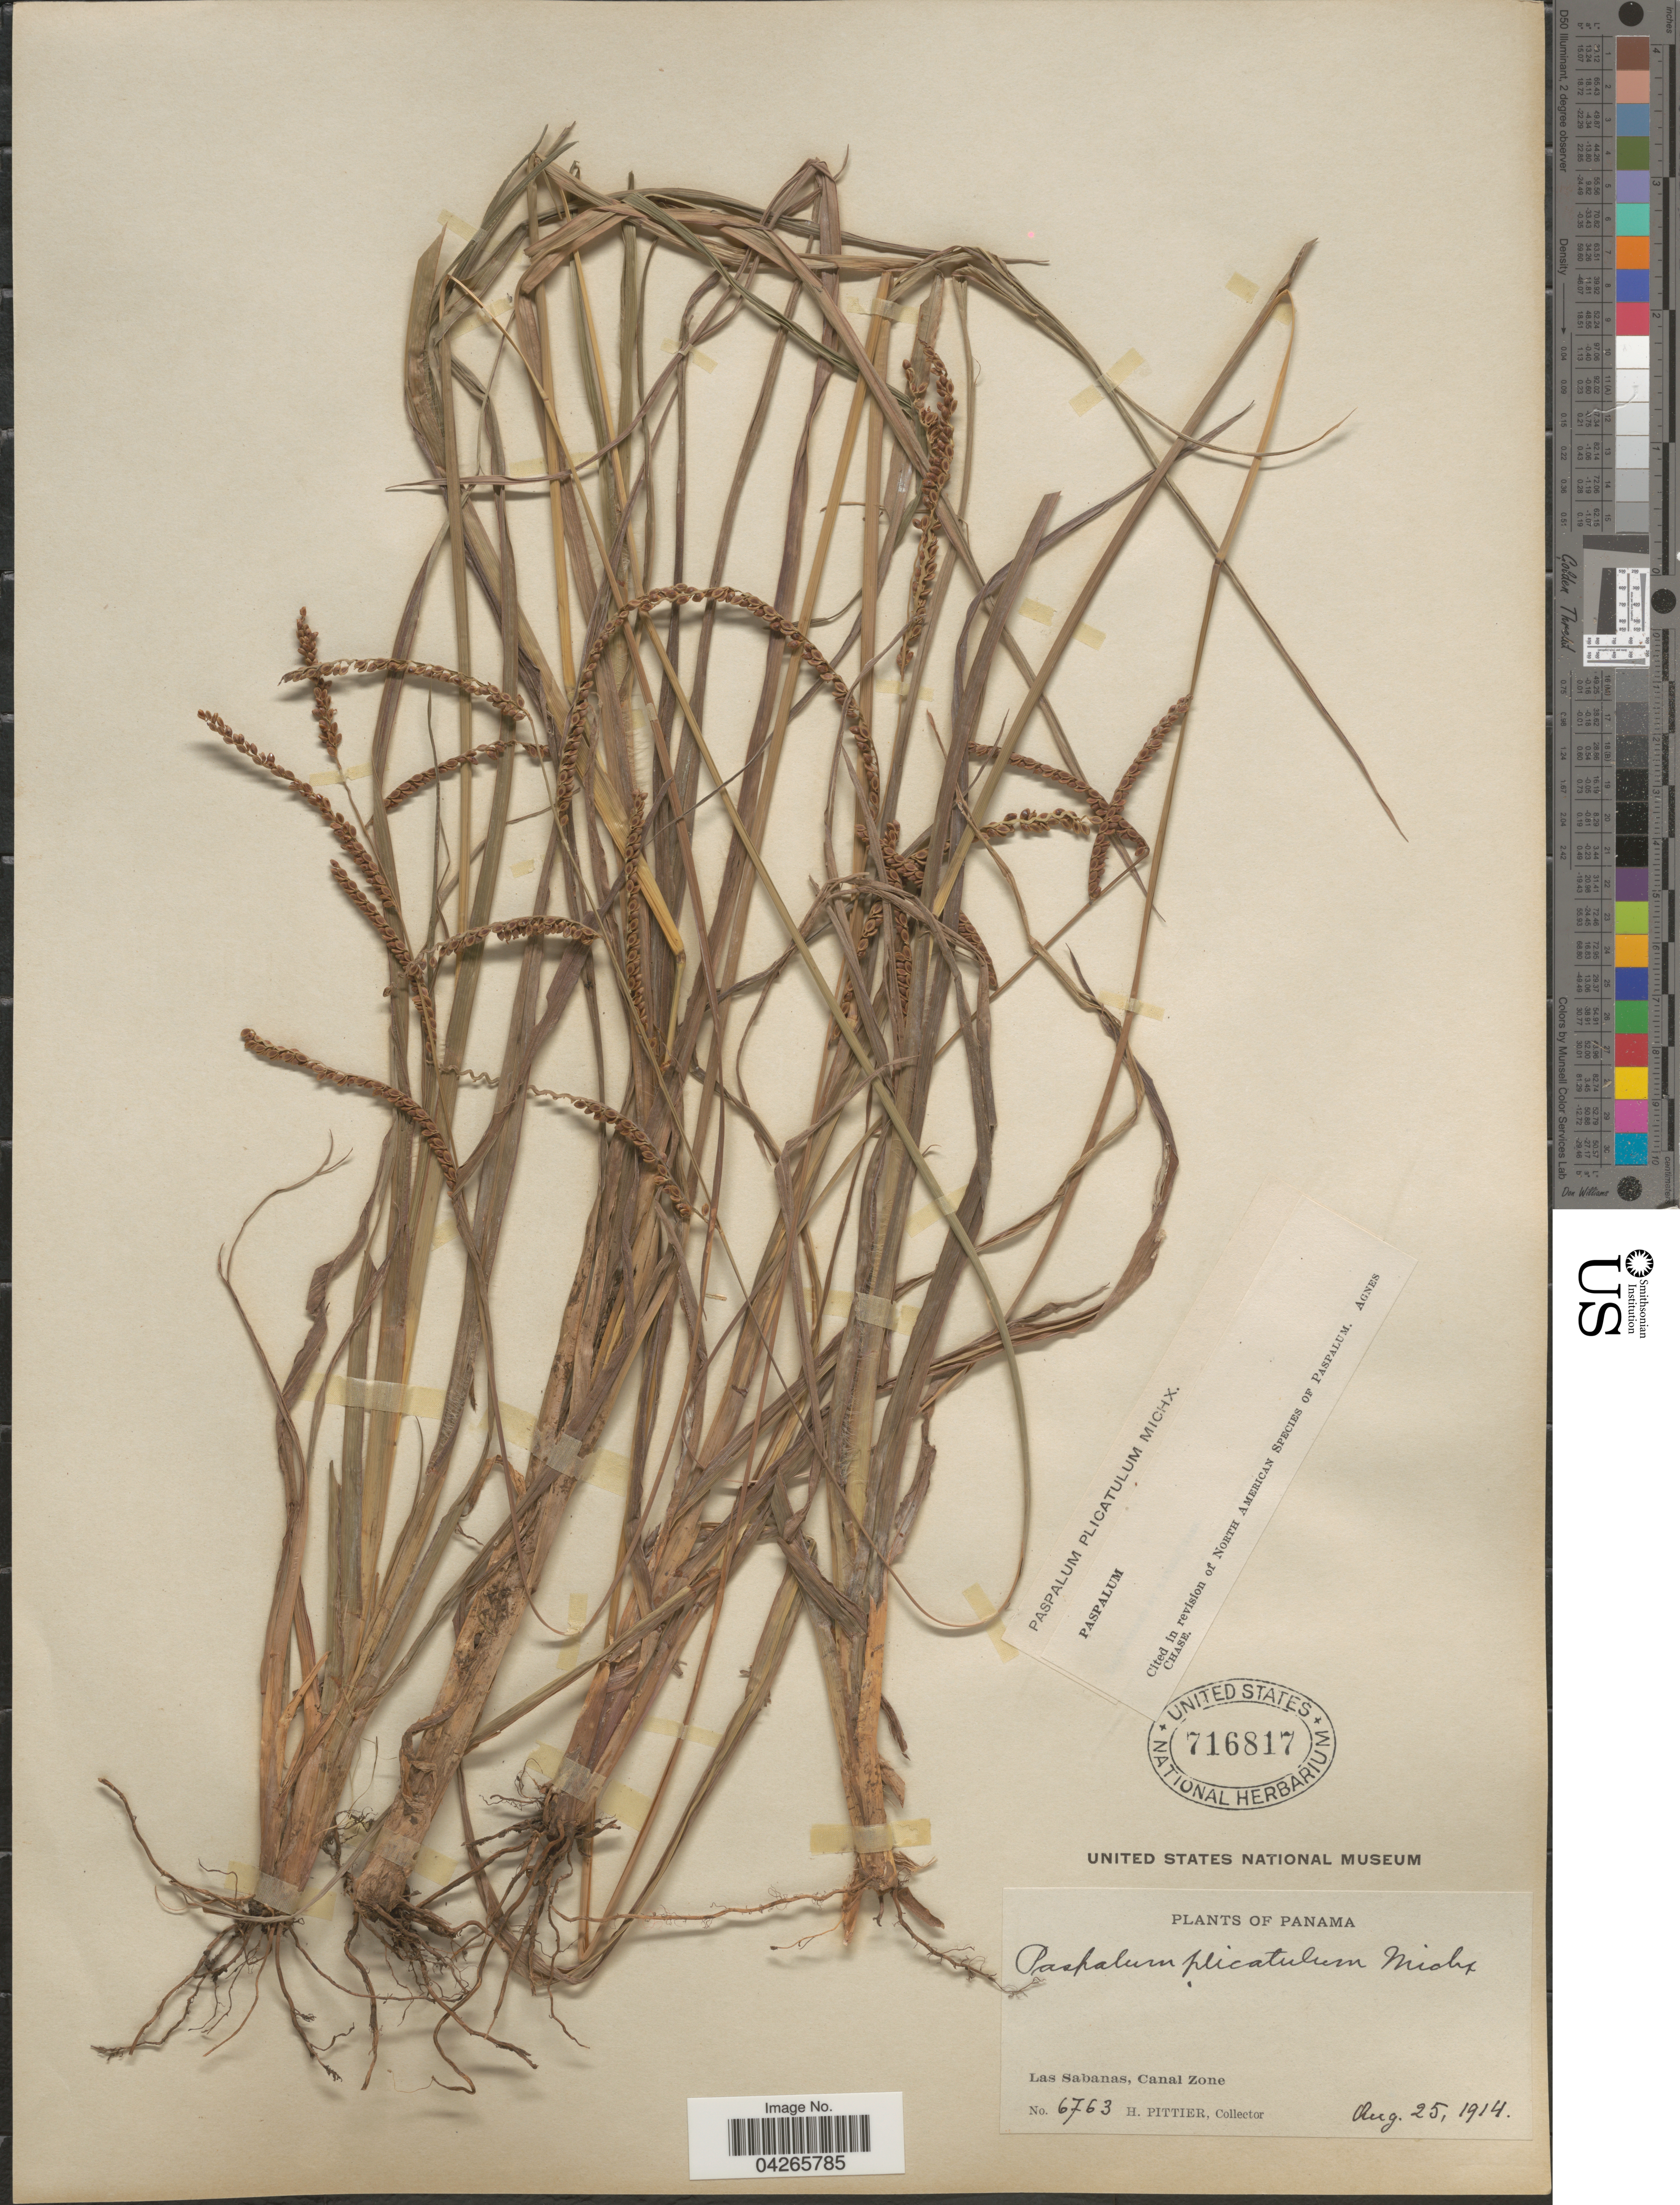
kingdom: Plantae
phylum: Tracheophyta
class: Liliopsida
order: Poales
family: Poaceae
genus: Paspalum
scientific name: Paspalum plicatulum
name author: Michx.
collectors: H. F. Pittier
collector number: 6763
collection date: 1914-08-25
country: Panama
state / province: Colón / Panamá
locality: Las Sabanas, Canal Zone.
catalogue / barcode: US 716817